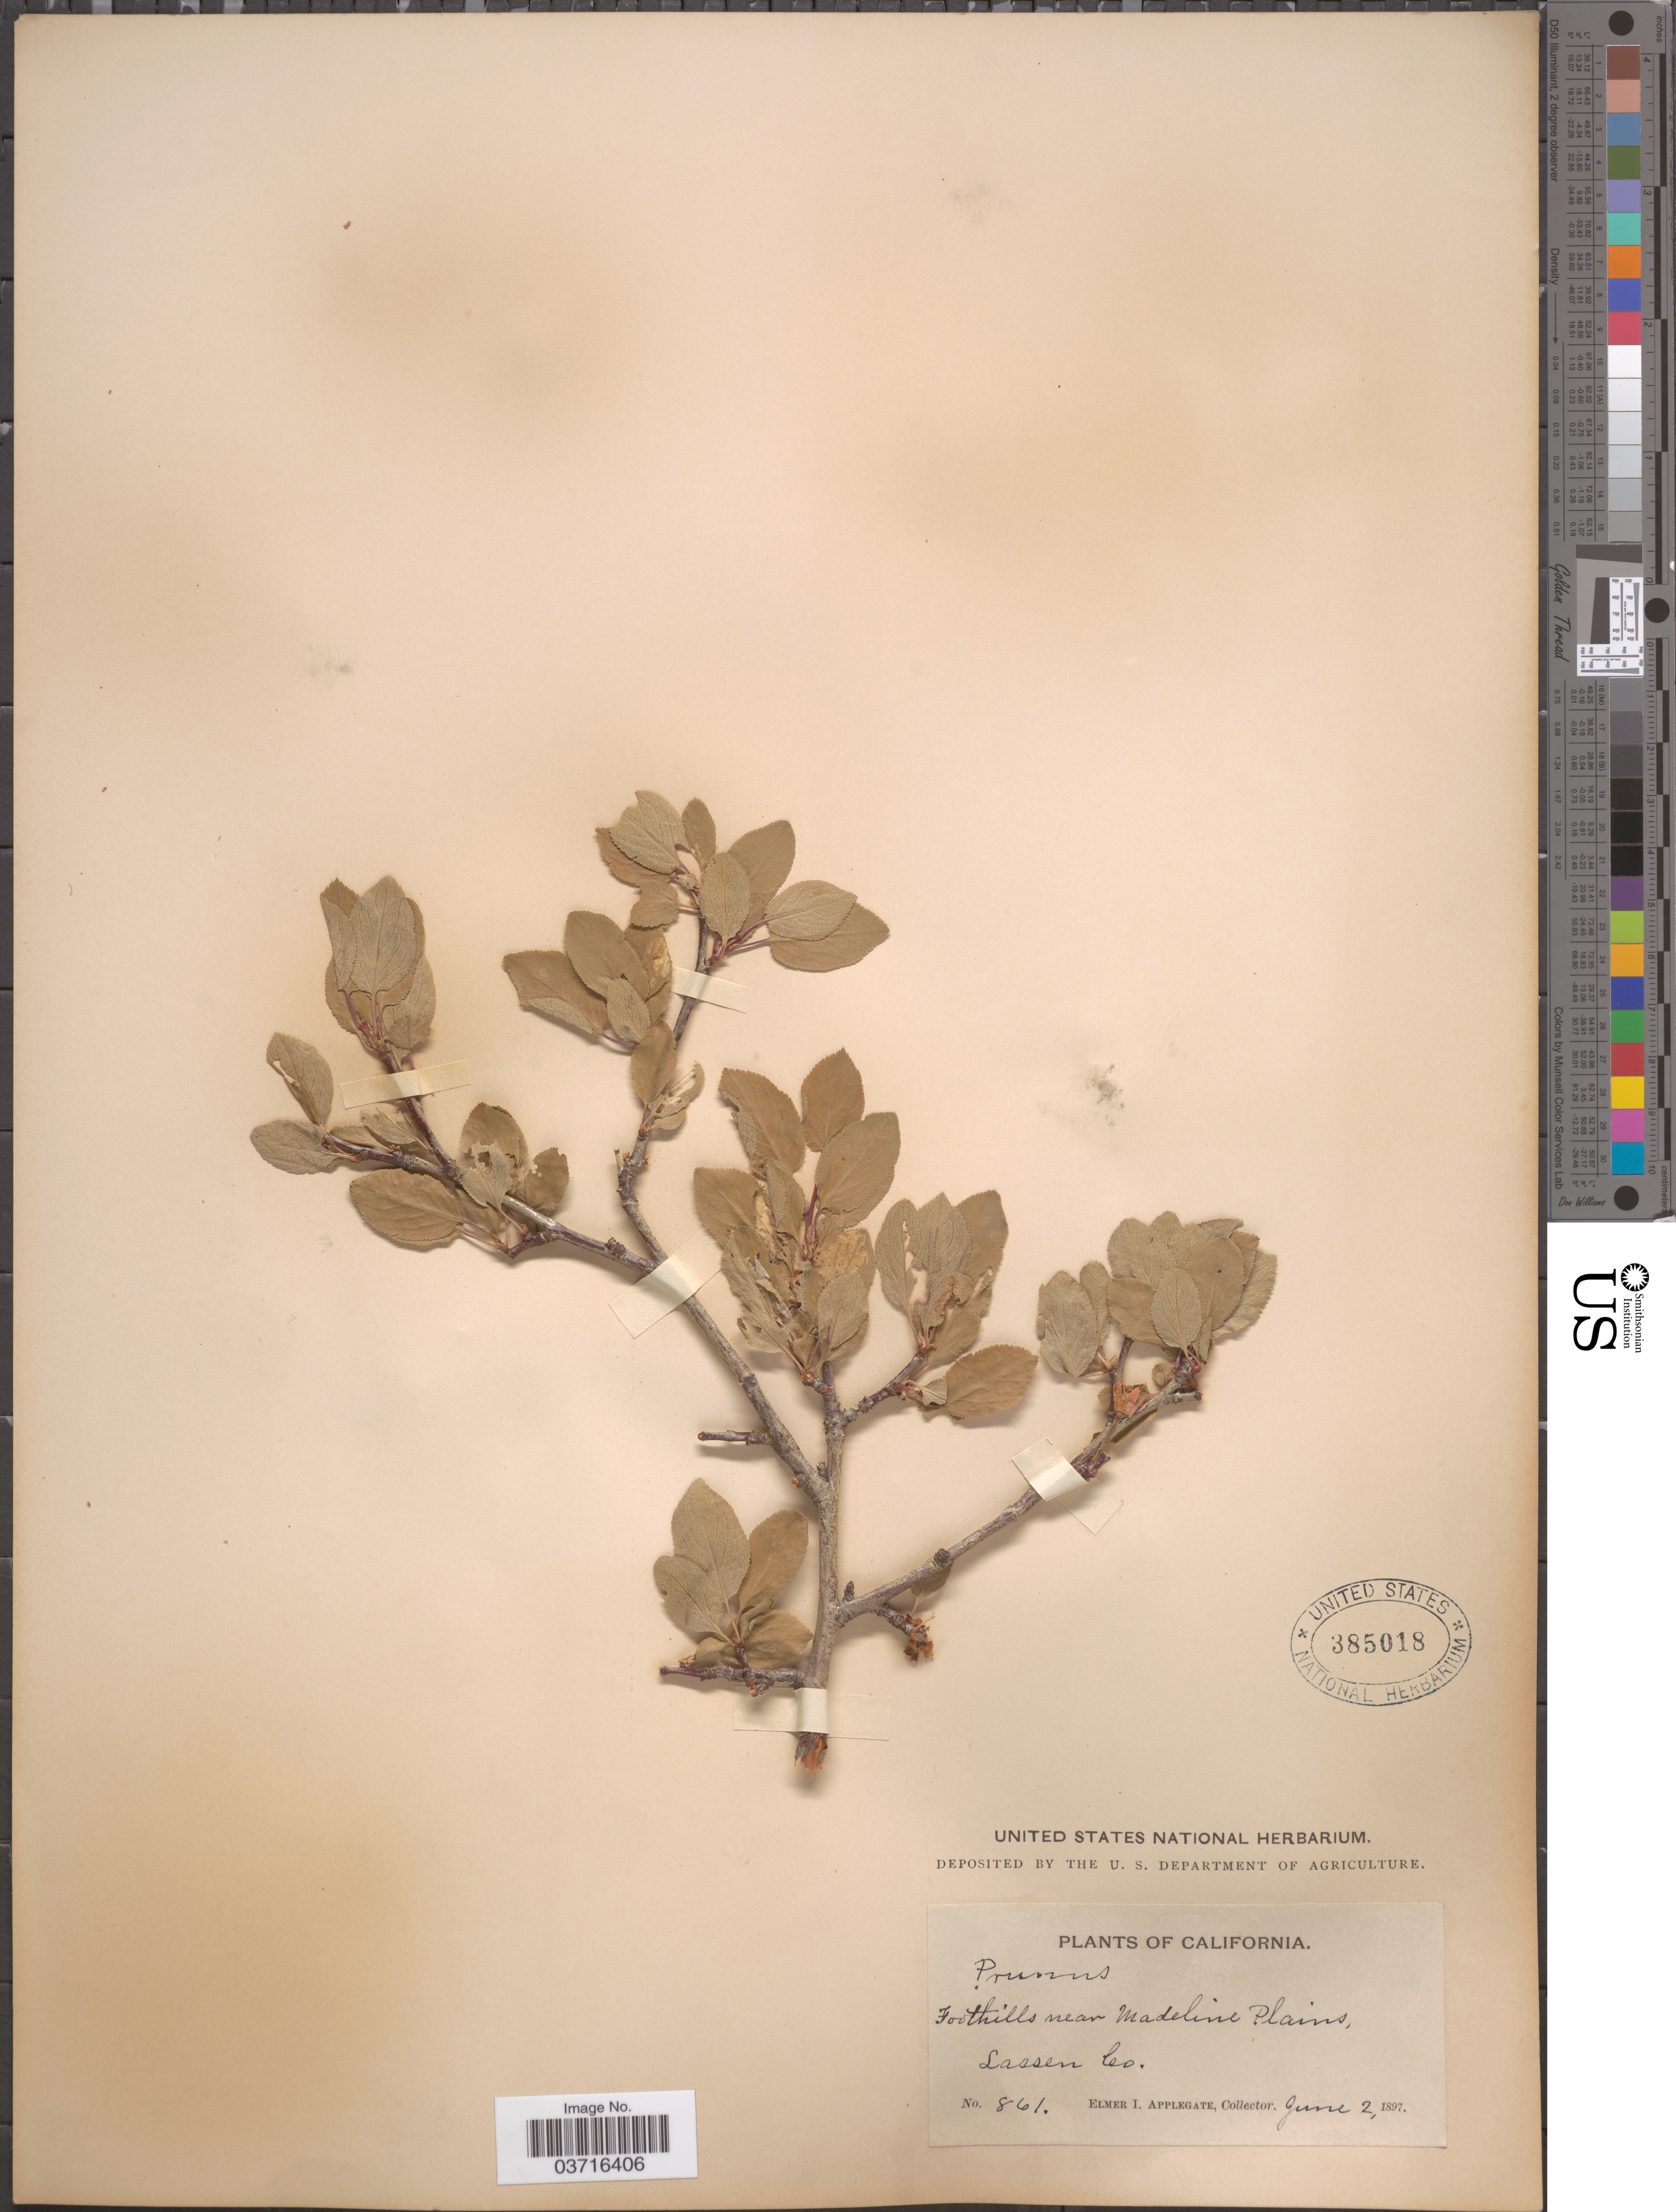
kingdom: Plantae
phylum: Tracheophyta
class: Magnoliopsida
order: Rosales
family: Rosaceae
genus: Prunus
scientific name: Prunus subcordata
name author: Benth.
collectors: E. I. Applegate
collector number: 861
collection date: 1897-06-02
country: United States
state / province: California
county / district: Lassen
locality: Foothills near Madeline Plains. Lassen Co.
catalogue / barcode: US 385018